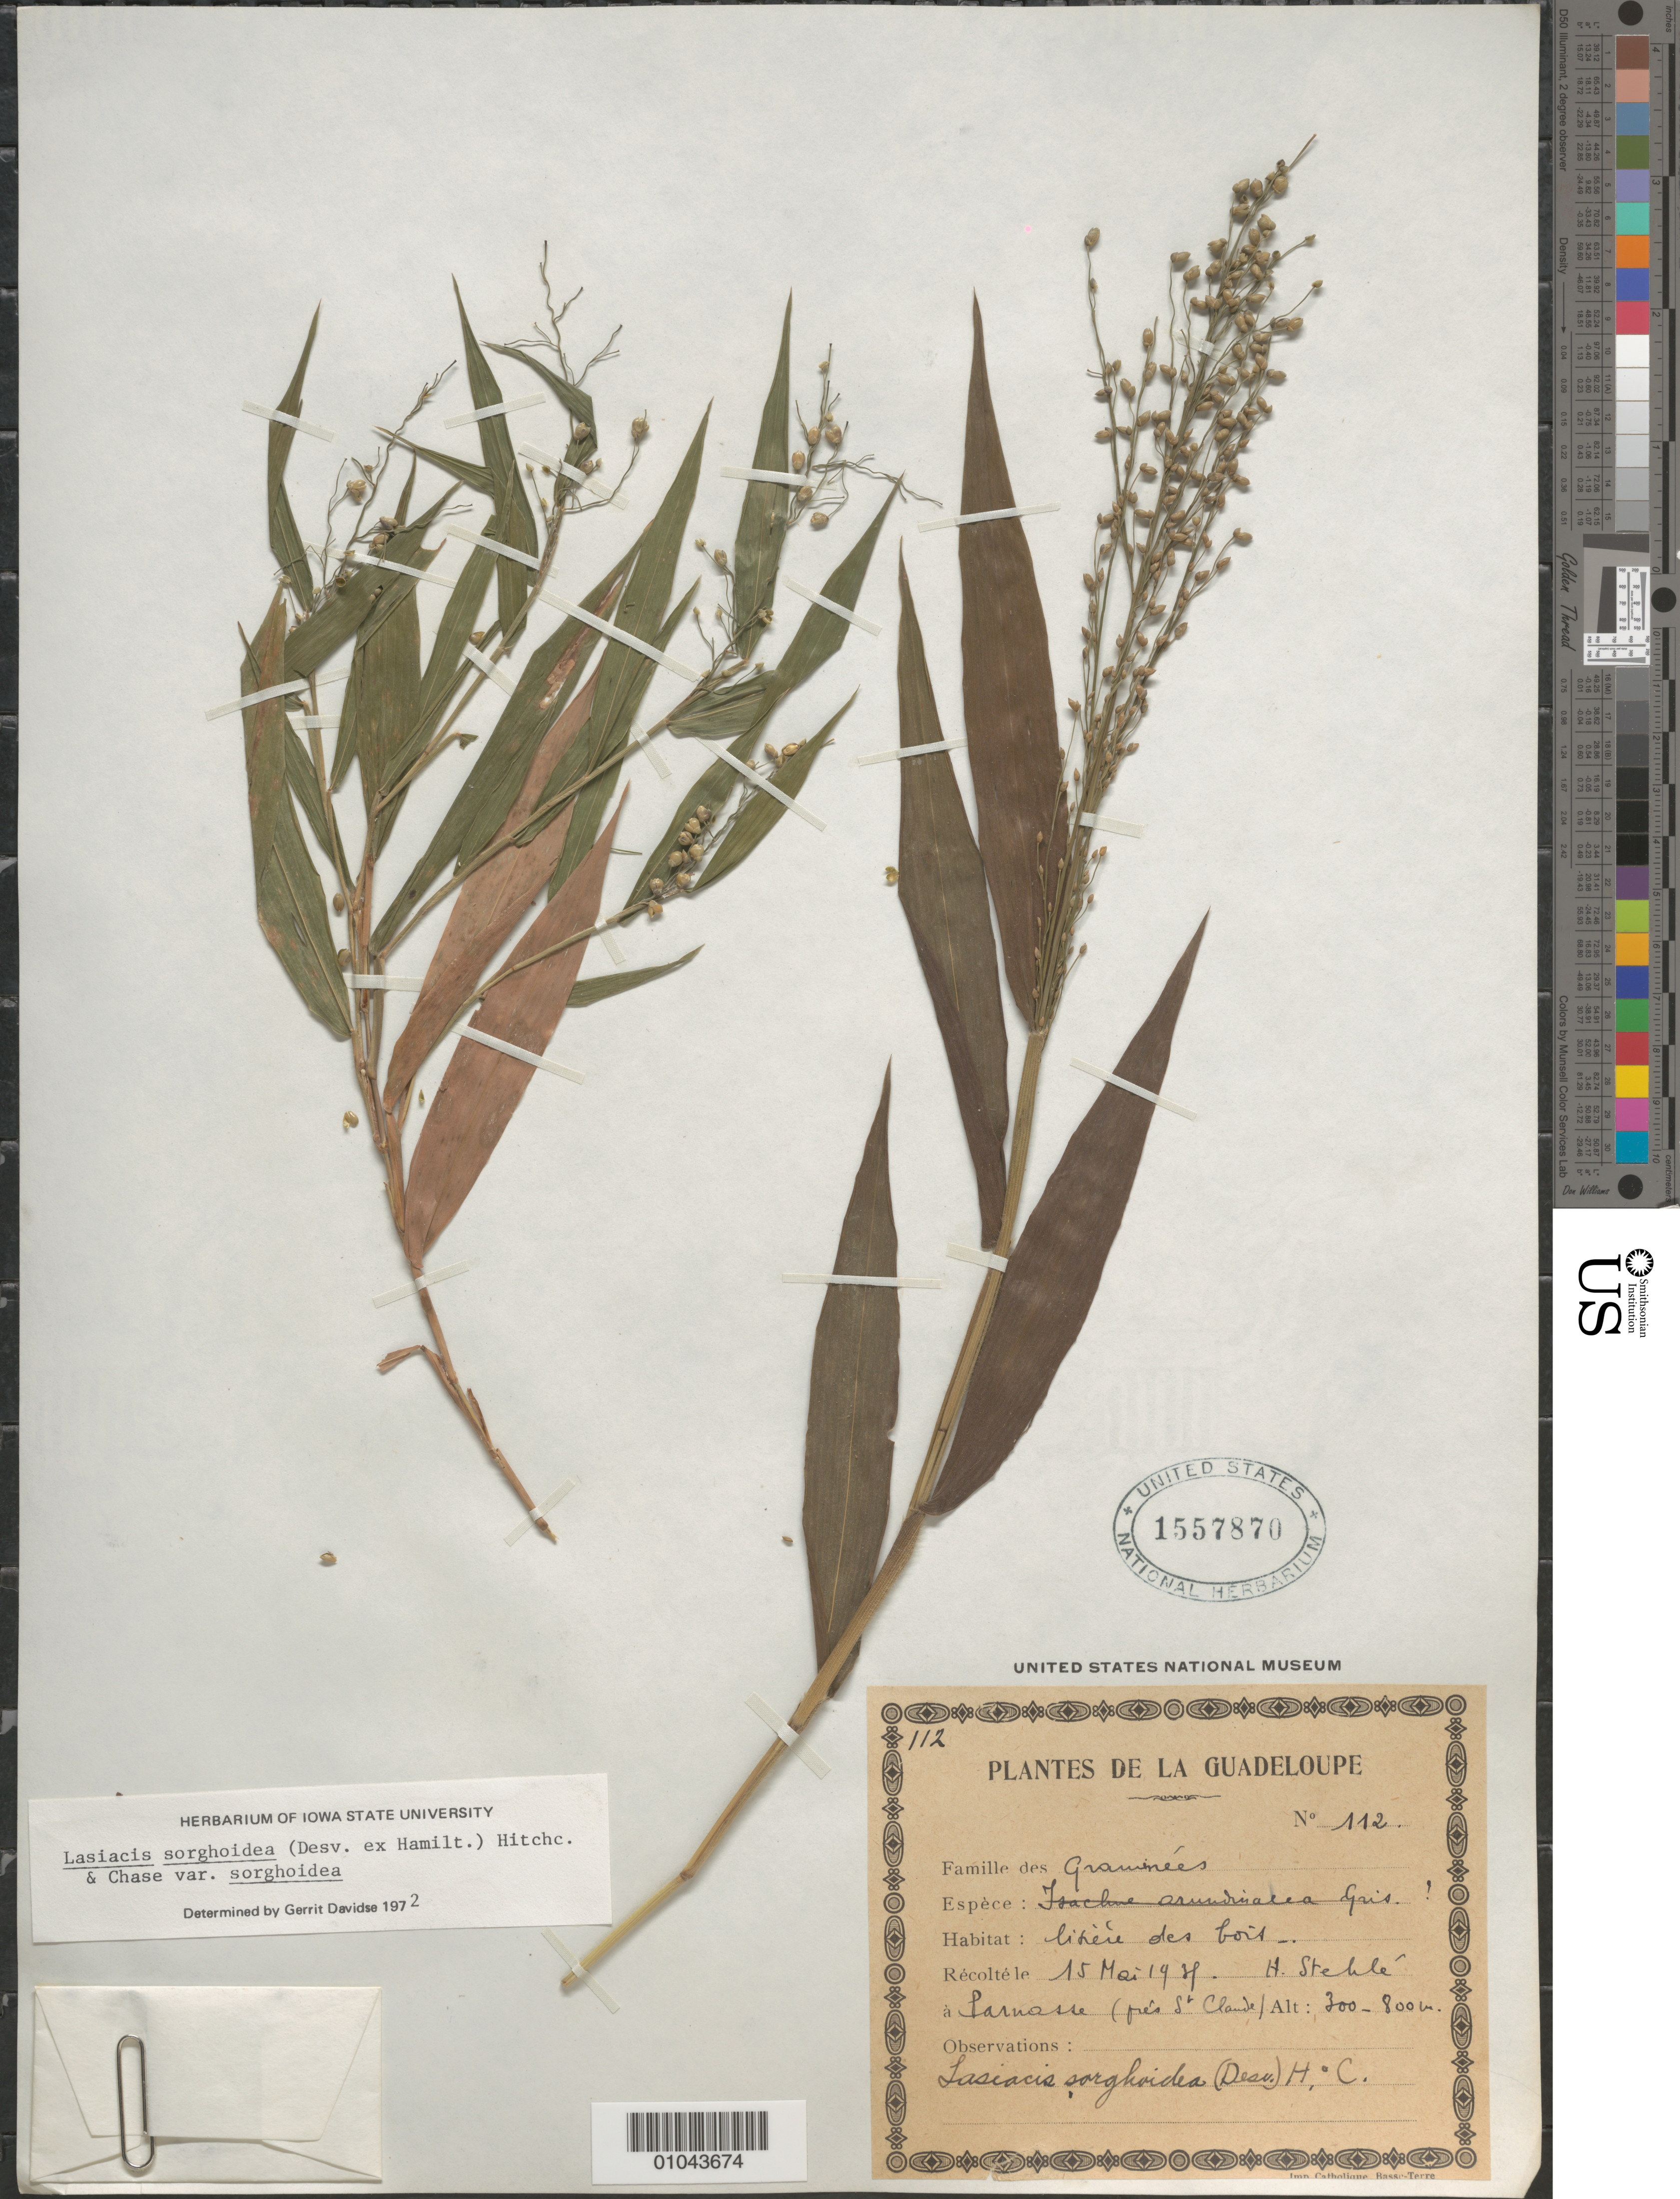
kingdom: Plantae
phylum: Tracheophyta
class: Liliopsida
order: Poales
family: Poaceae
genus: Lasiacis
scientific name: Lasiacis sorghoidea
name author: (Desv. ex Ham.) Hitchc. & Chase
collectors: H. Stehlé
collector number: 112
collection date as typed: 15 May 1931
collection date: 1931-05-15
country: Guadeloupe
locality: Paruasse (St. Claude)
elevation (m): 300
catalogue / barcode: US 1557870